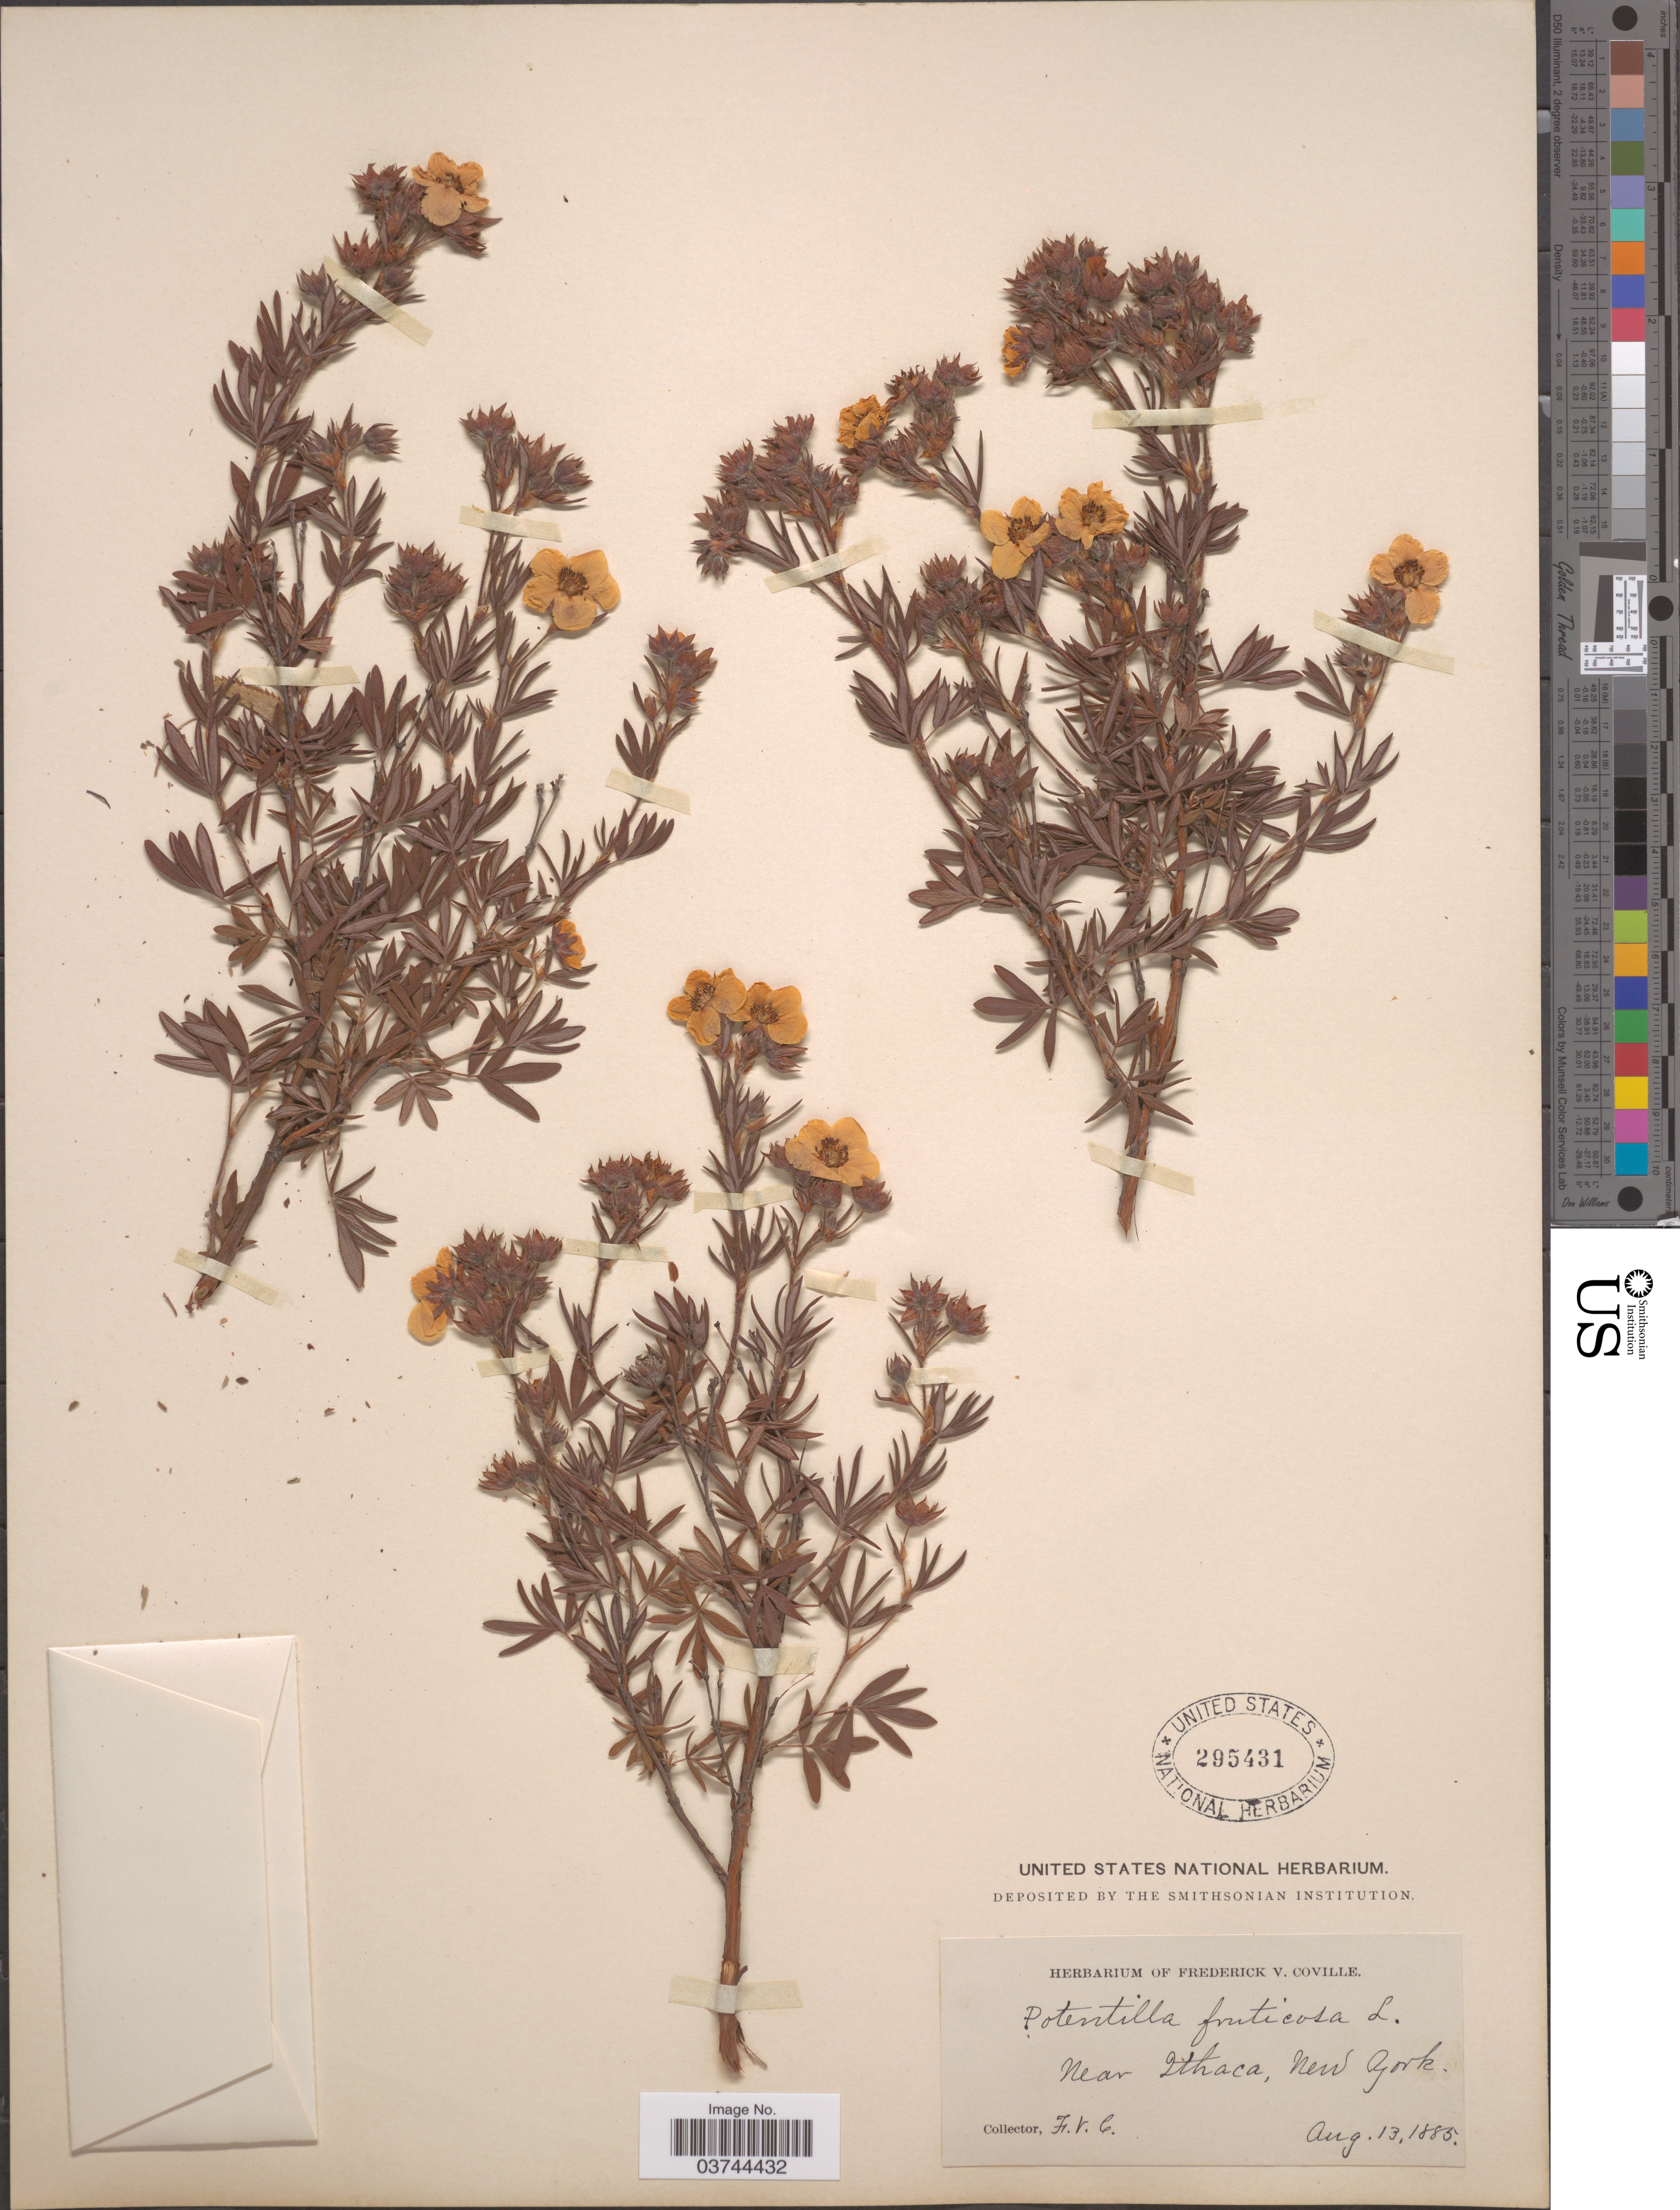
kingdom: Plantae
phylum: Tracheophyta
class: Magnoliopsida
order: Rosales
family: Rosaceae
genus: Dasiphora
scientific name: Dasiphora fruticosa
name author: (L.) Rydb.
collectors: F. V. Coville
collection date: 1885-08-13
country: United States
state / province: New York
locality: Near Ithaca.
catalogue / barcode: US 295431